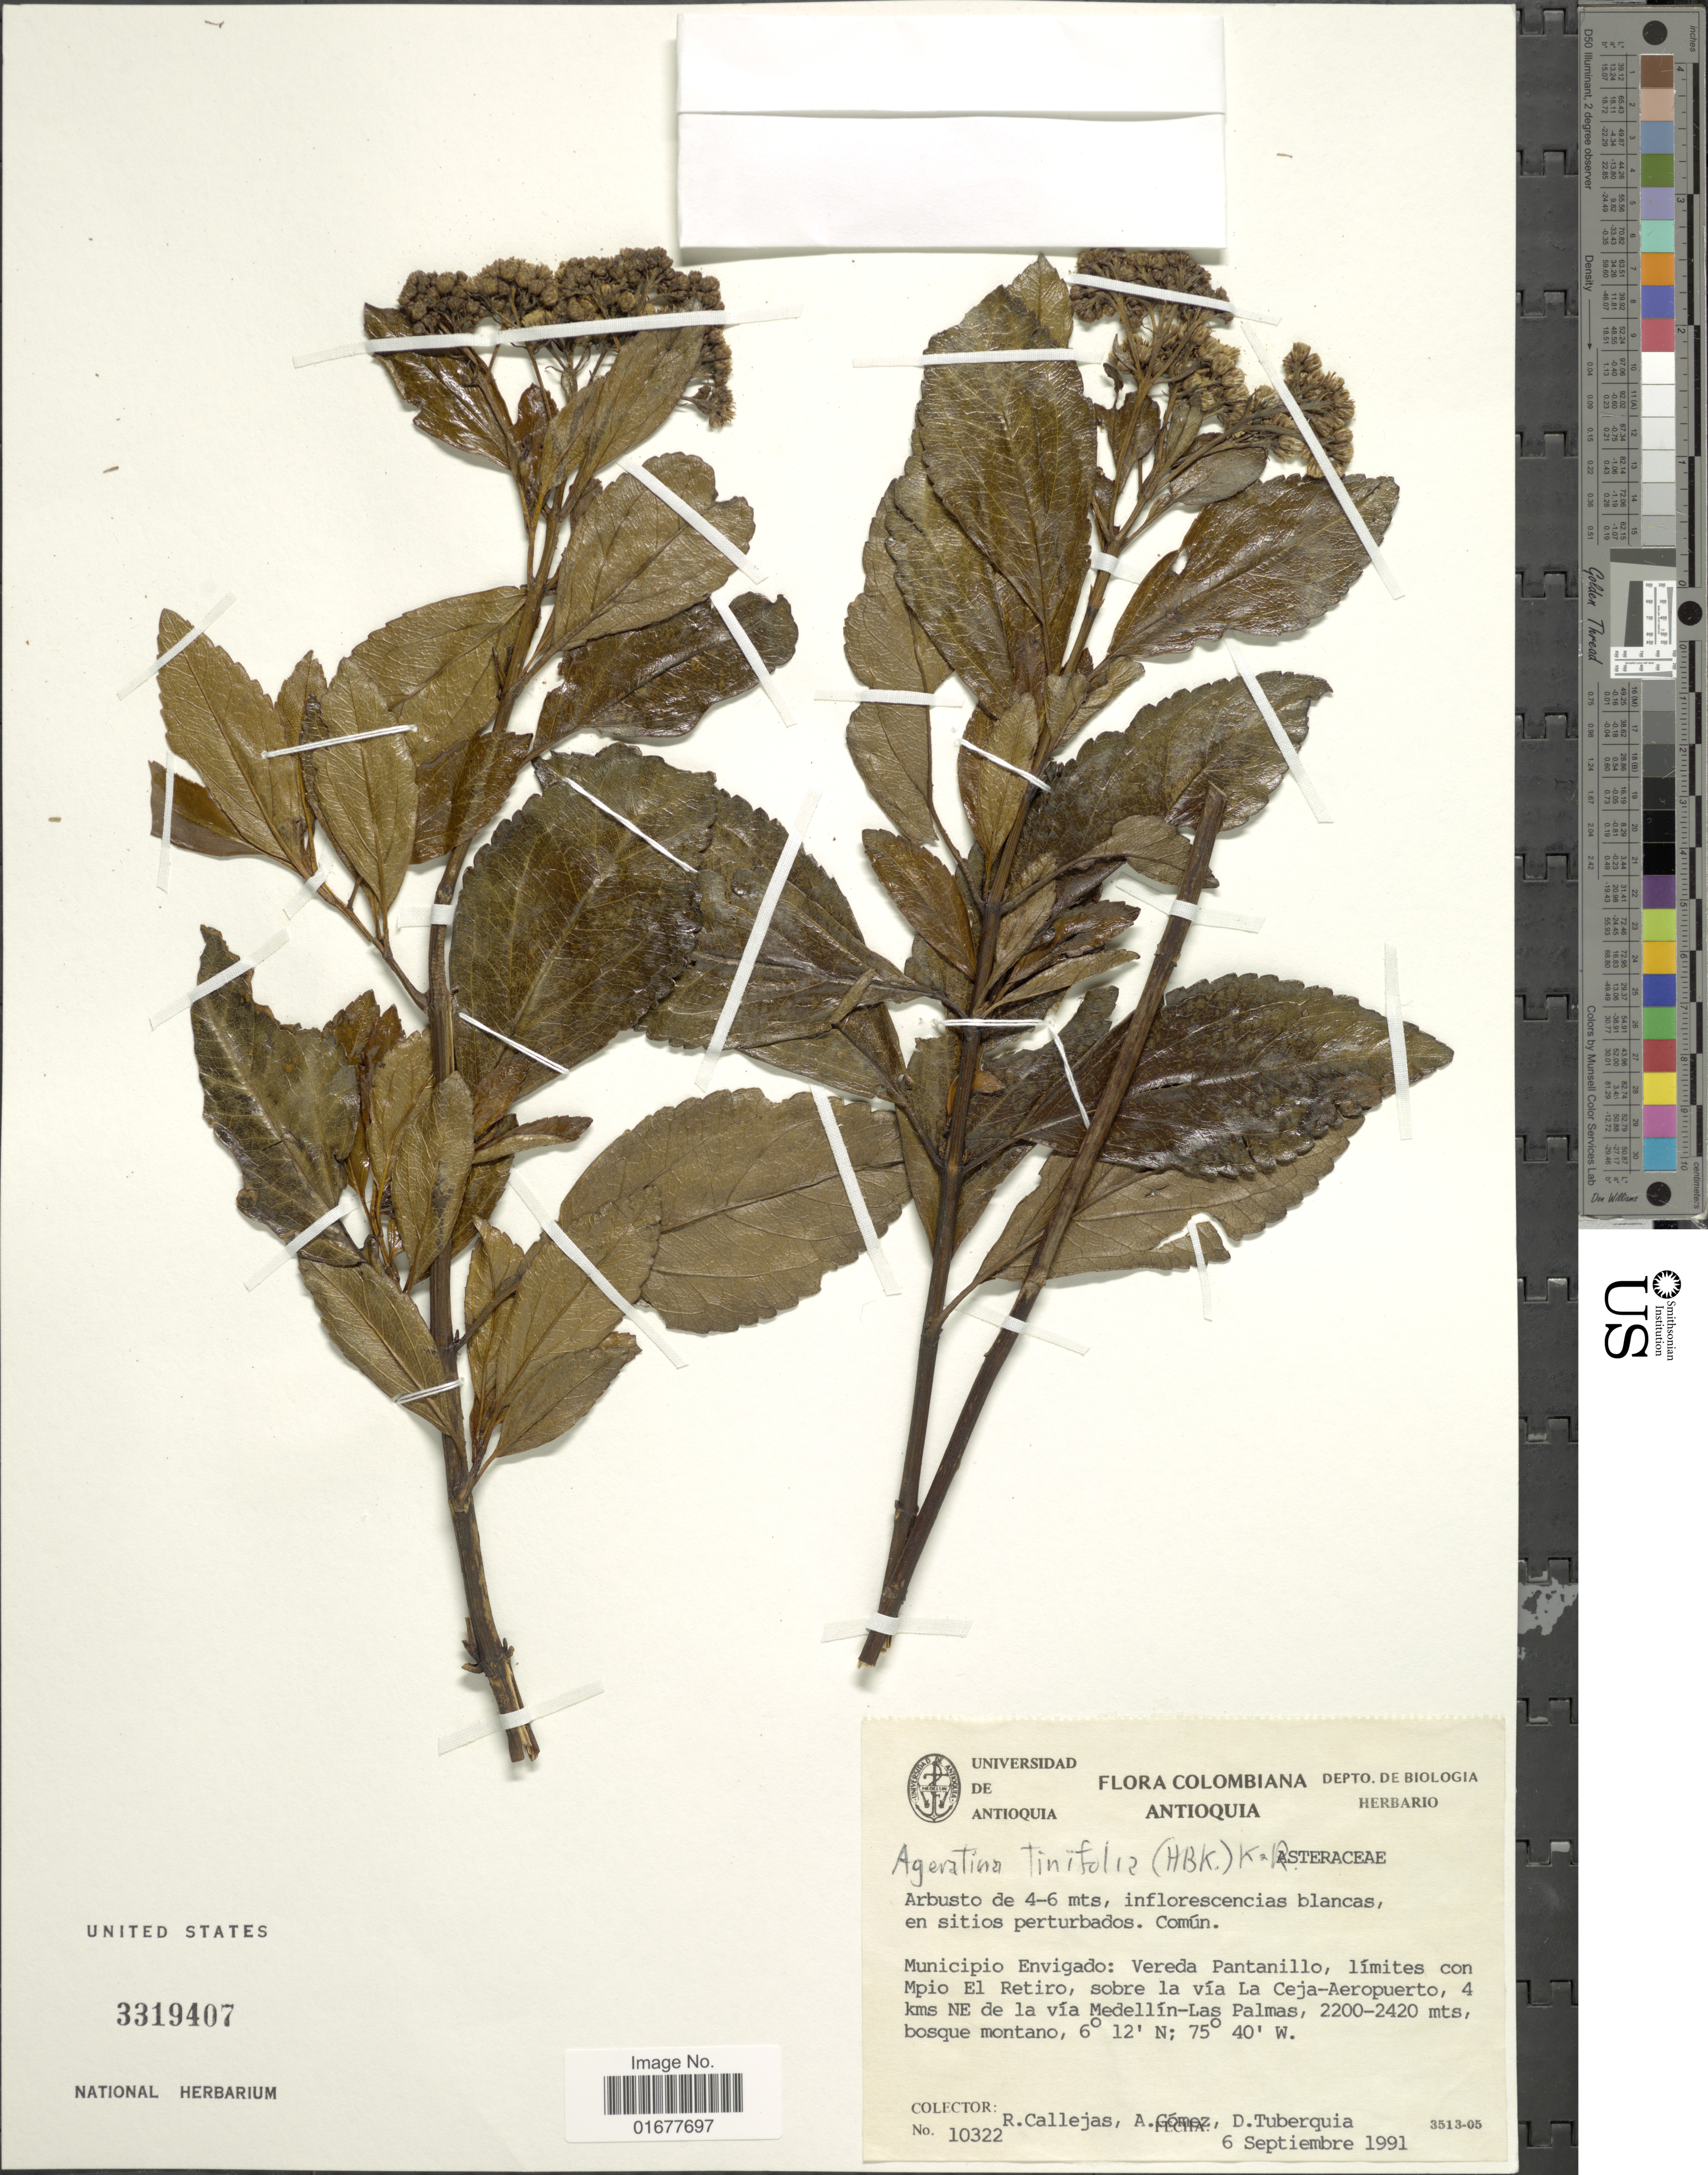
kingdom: Plantae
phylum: Tracheophyta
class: Magnoliopsida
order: Asterales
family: Asteraceae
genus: Ageratina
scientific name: Ageratina tinifolia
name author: (Kunth) R.M. King & H. Rob.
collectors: R. Callejas & D. Tuberquia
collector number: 10322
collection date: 1991-09-06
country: Colombia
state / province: Antioquia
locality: Municipio Envigado: Vereda Pantanillo, limites con Mpio El Retiro, sobre la via La Ceja-Aeropuerto, 4 kms NE de la via Medellin-Las Palmas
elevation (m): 2200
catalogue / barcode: US 3319407